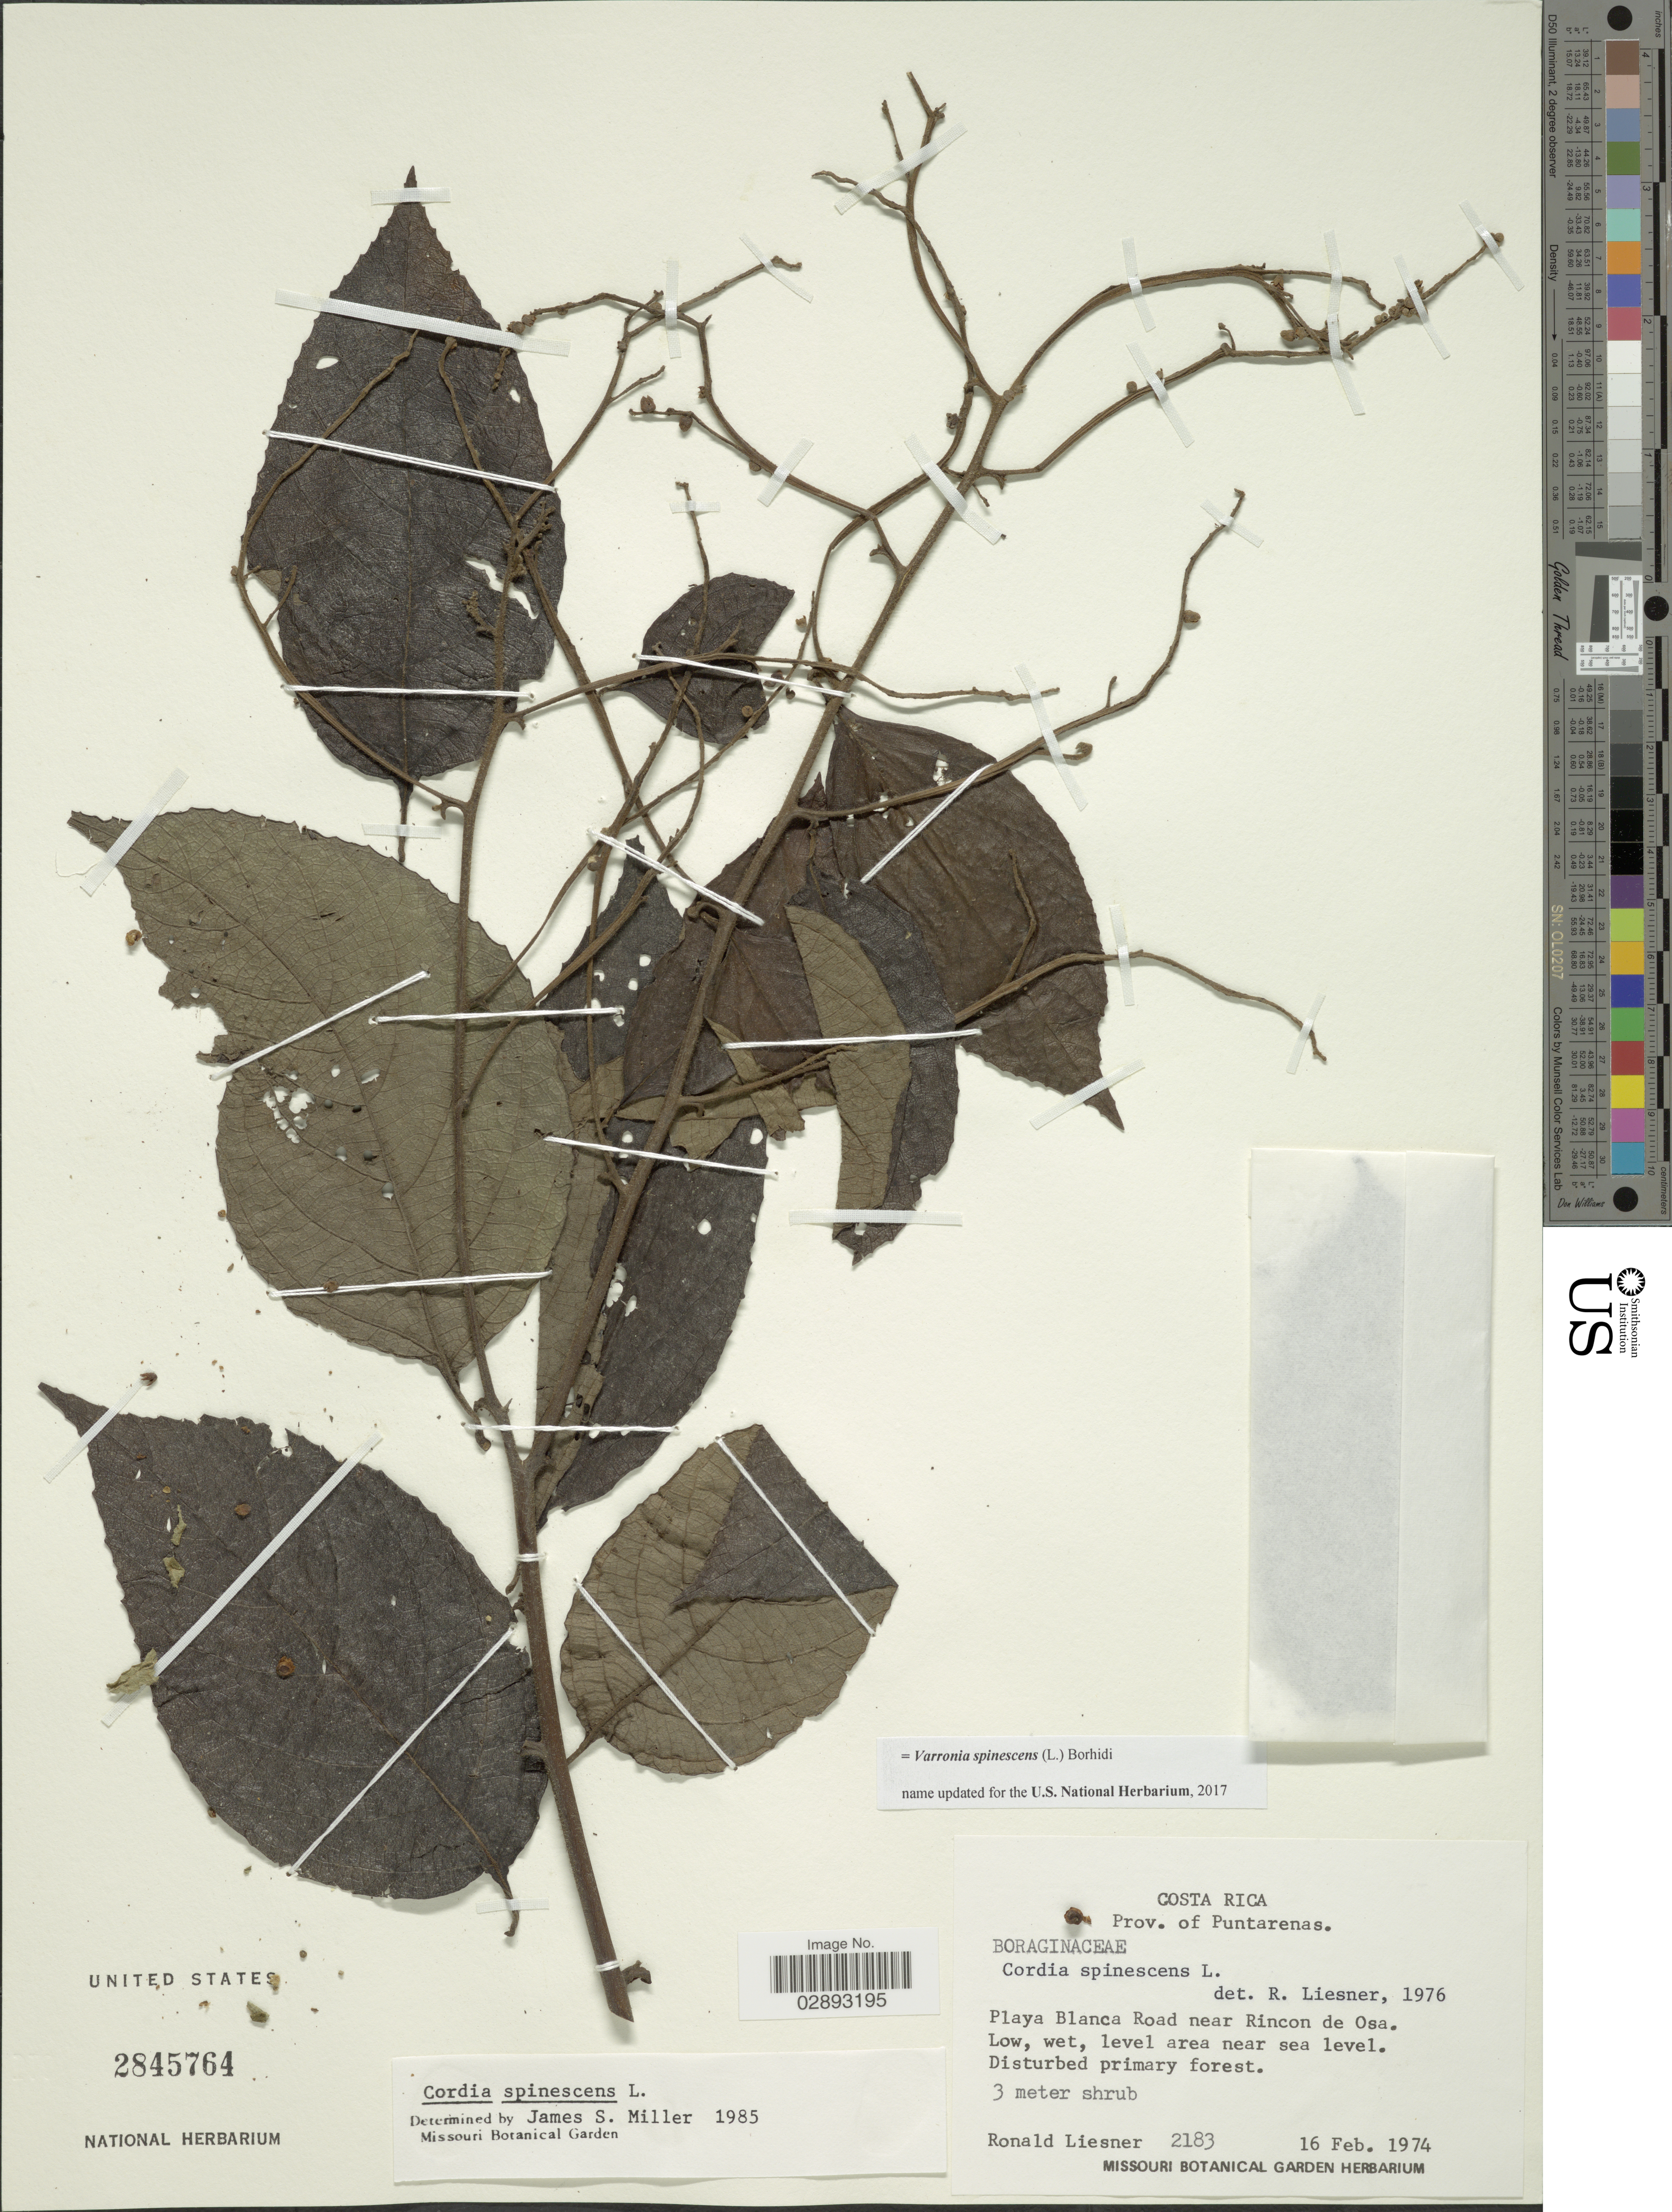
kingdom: Plantae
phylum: Tracheophyta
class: Magnoliopsida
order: Boraginales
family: Cordiaceae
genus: Varronia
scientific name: Varronia spinescens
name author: (L.) Borhidi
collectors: R. L. Liesner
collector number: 2183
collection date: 1974-02-16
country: Costa Rica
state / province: Puntarenas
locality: Prov. de Puntarenas. Playa Blanca Road near Rincon de Osa.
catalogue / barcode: US 2845764